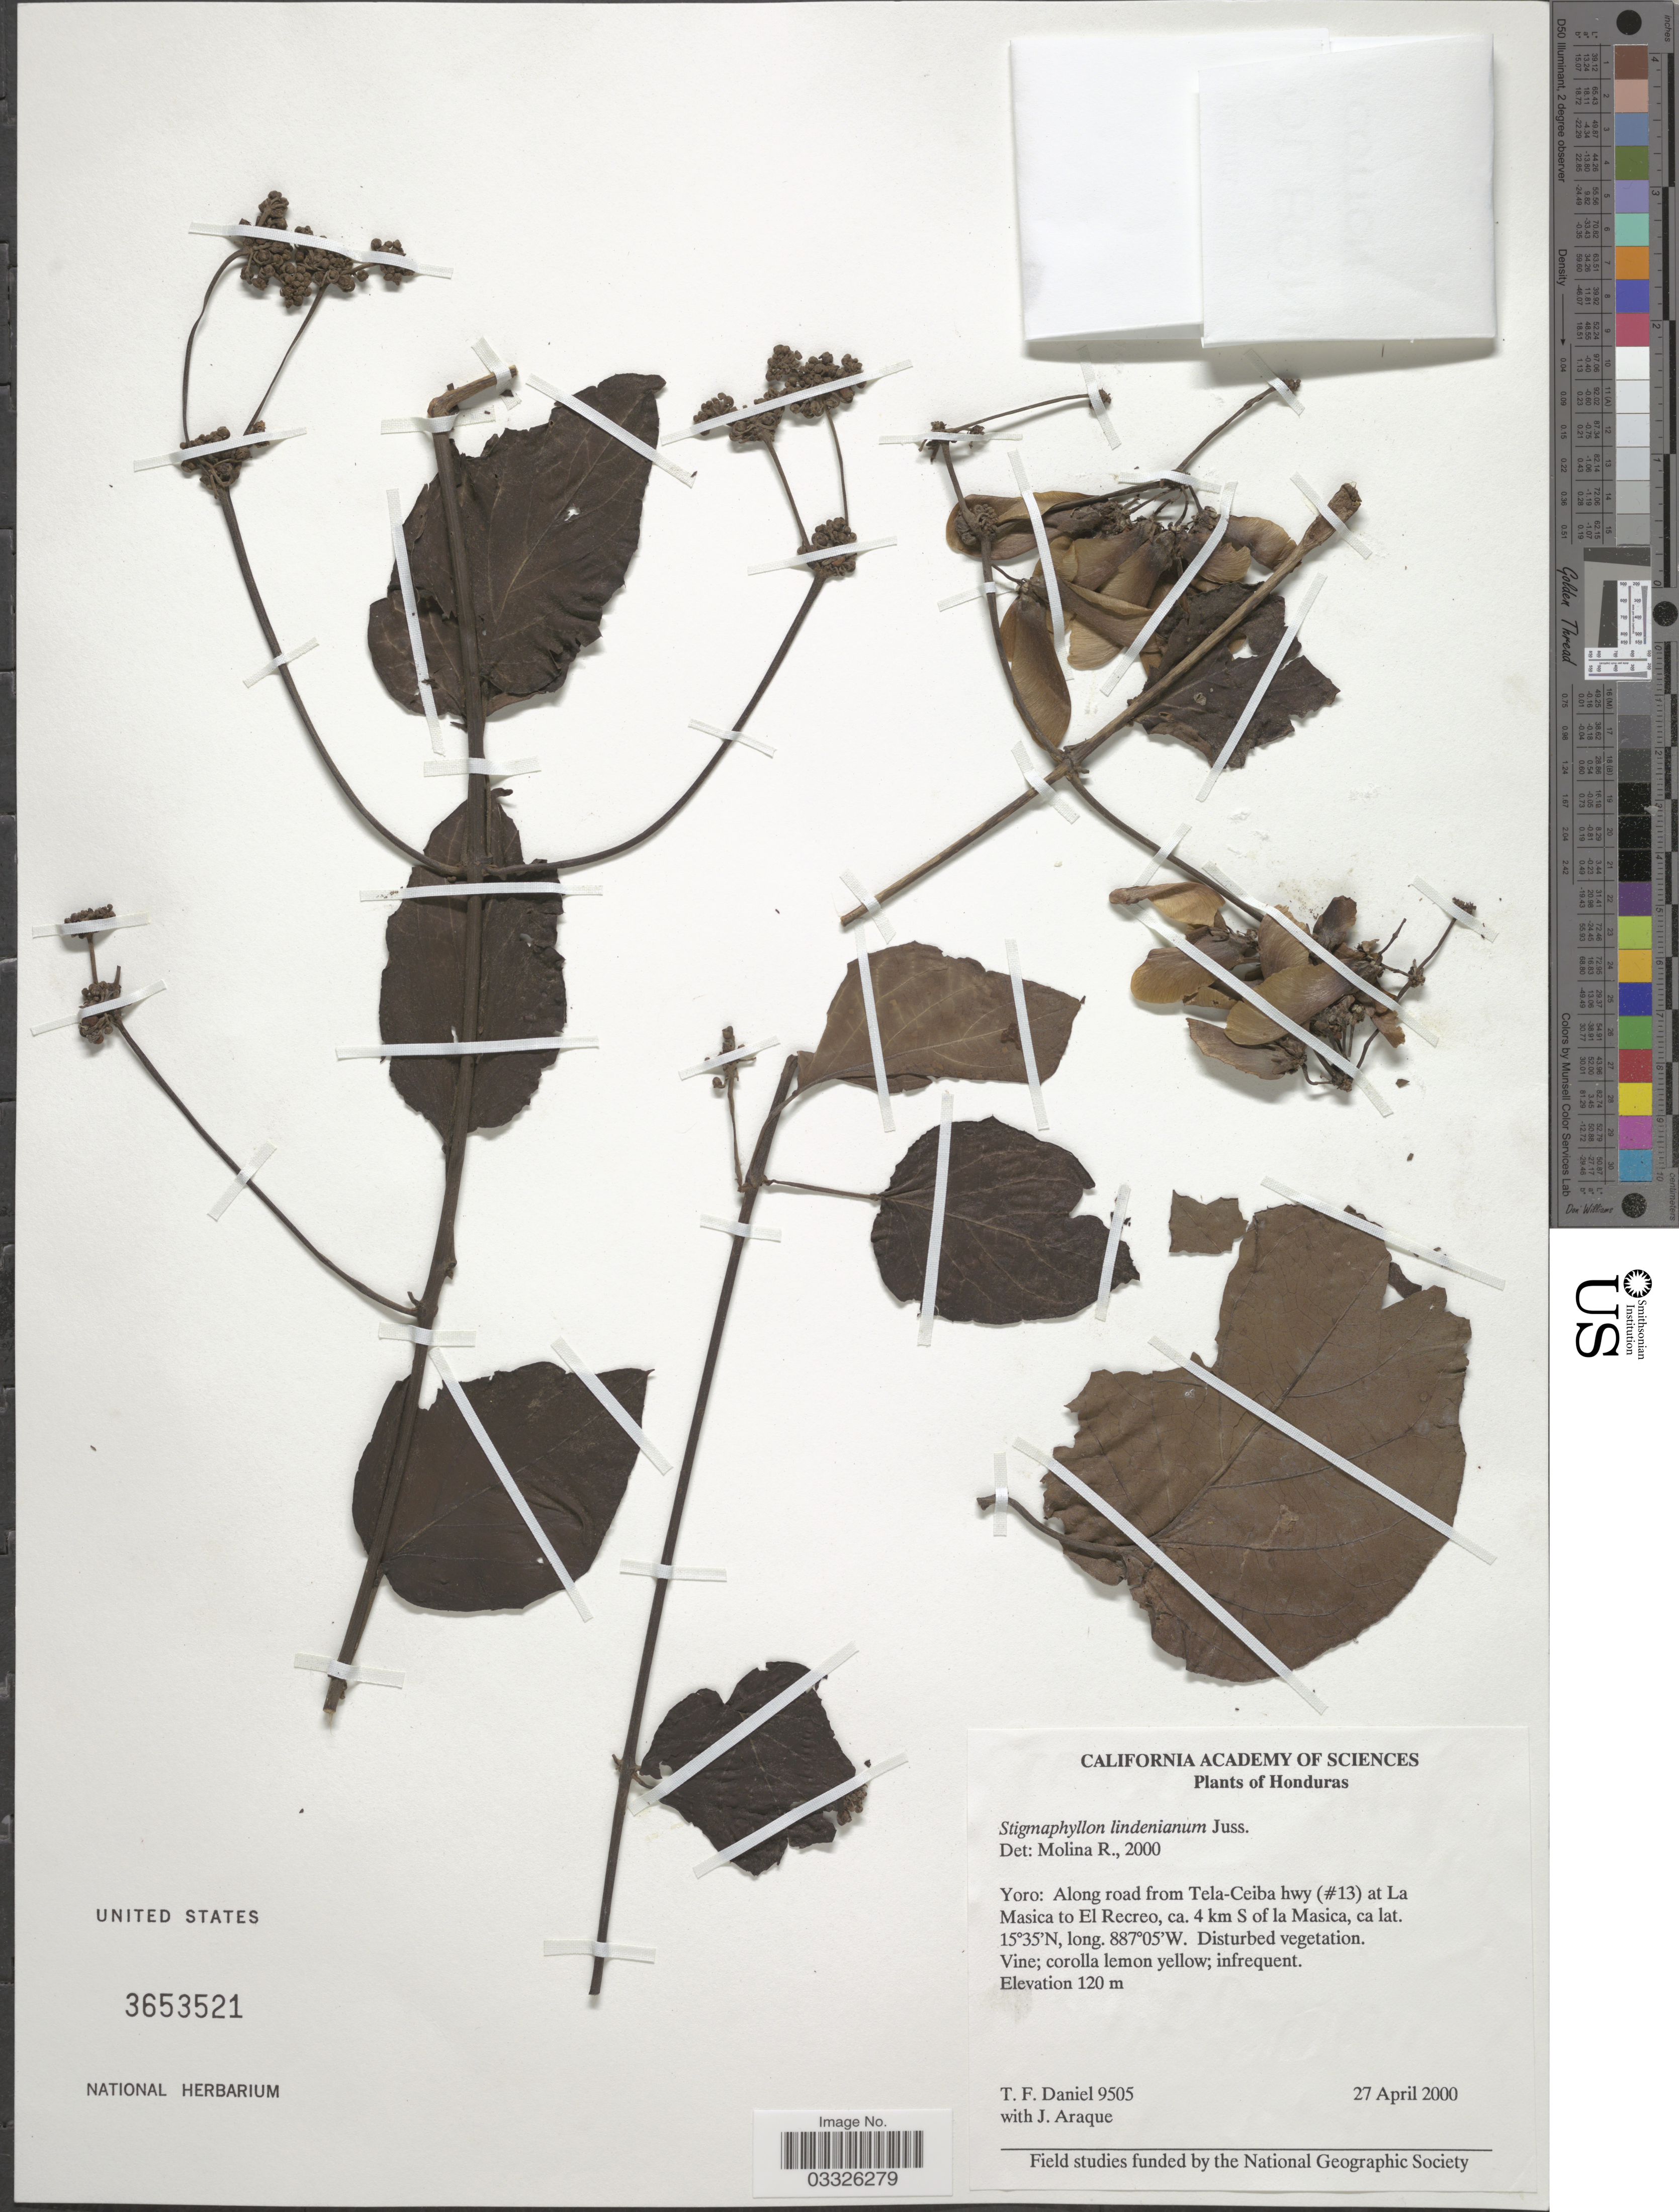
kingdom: Plantae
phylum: Tracheophyta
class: Magnoliopsida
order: Malpighiales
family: Malpighiaceae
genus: Stigmaphyllon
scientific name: Stigmaphyllon lindenianum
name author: A. Juss.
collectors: T. F. Daniel & J. Araque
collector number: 9505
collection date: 2000-04-27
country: Honduras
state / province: Yoro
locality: Along road from Tela-Ceiba hwy (#13) at La Masica to El Recreo, ca. 4 km S of la Masica.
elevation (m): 120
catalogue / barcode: US 3653521